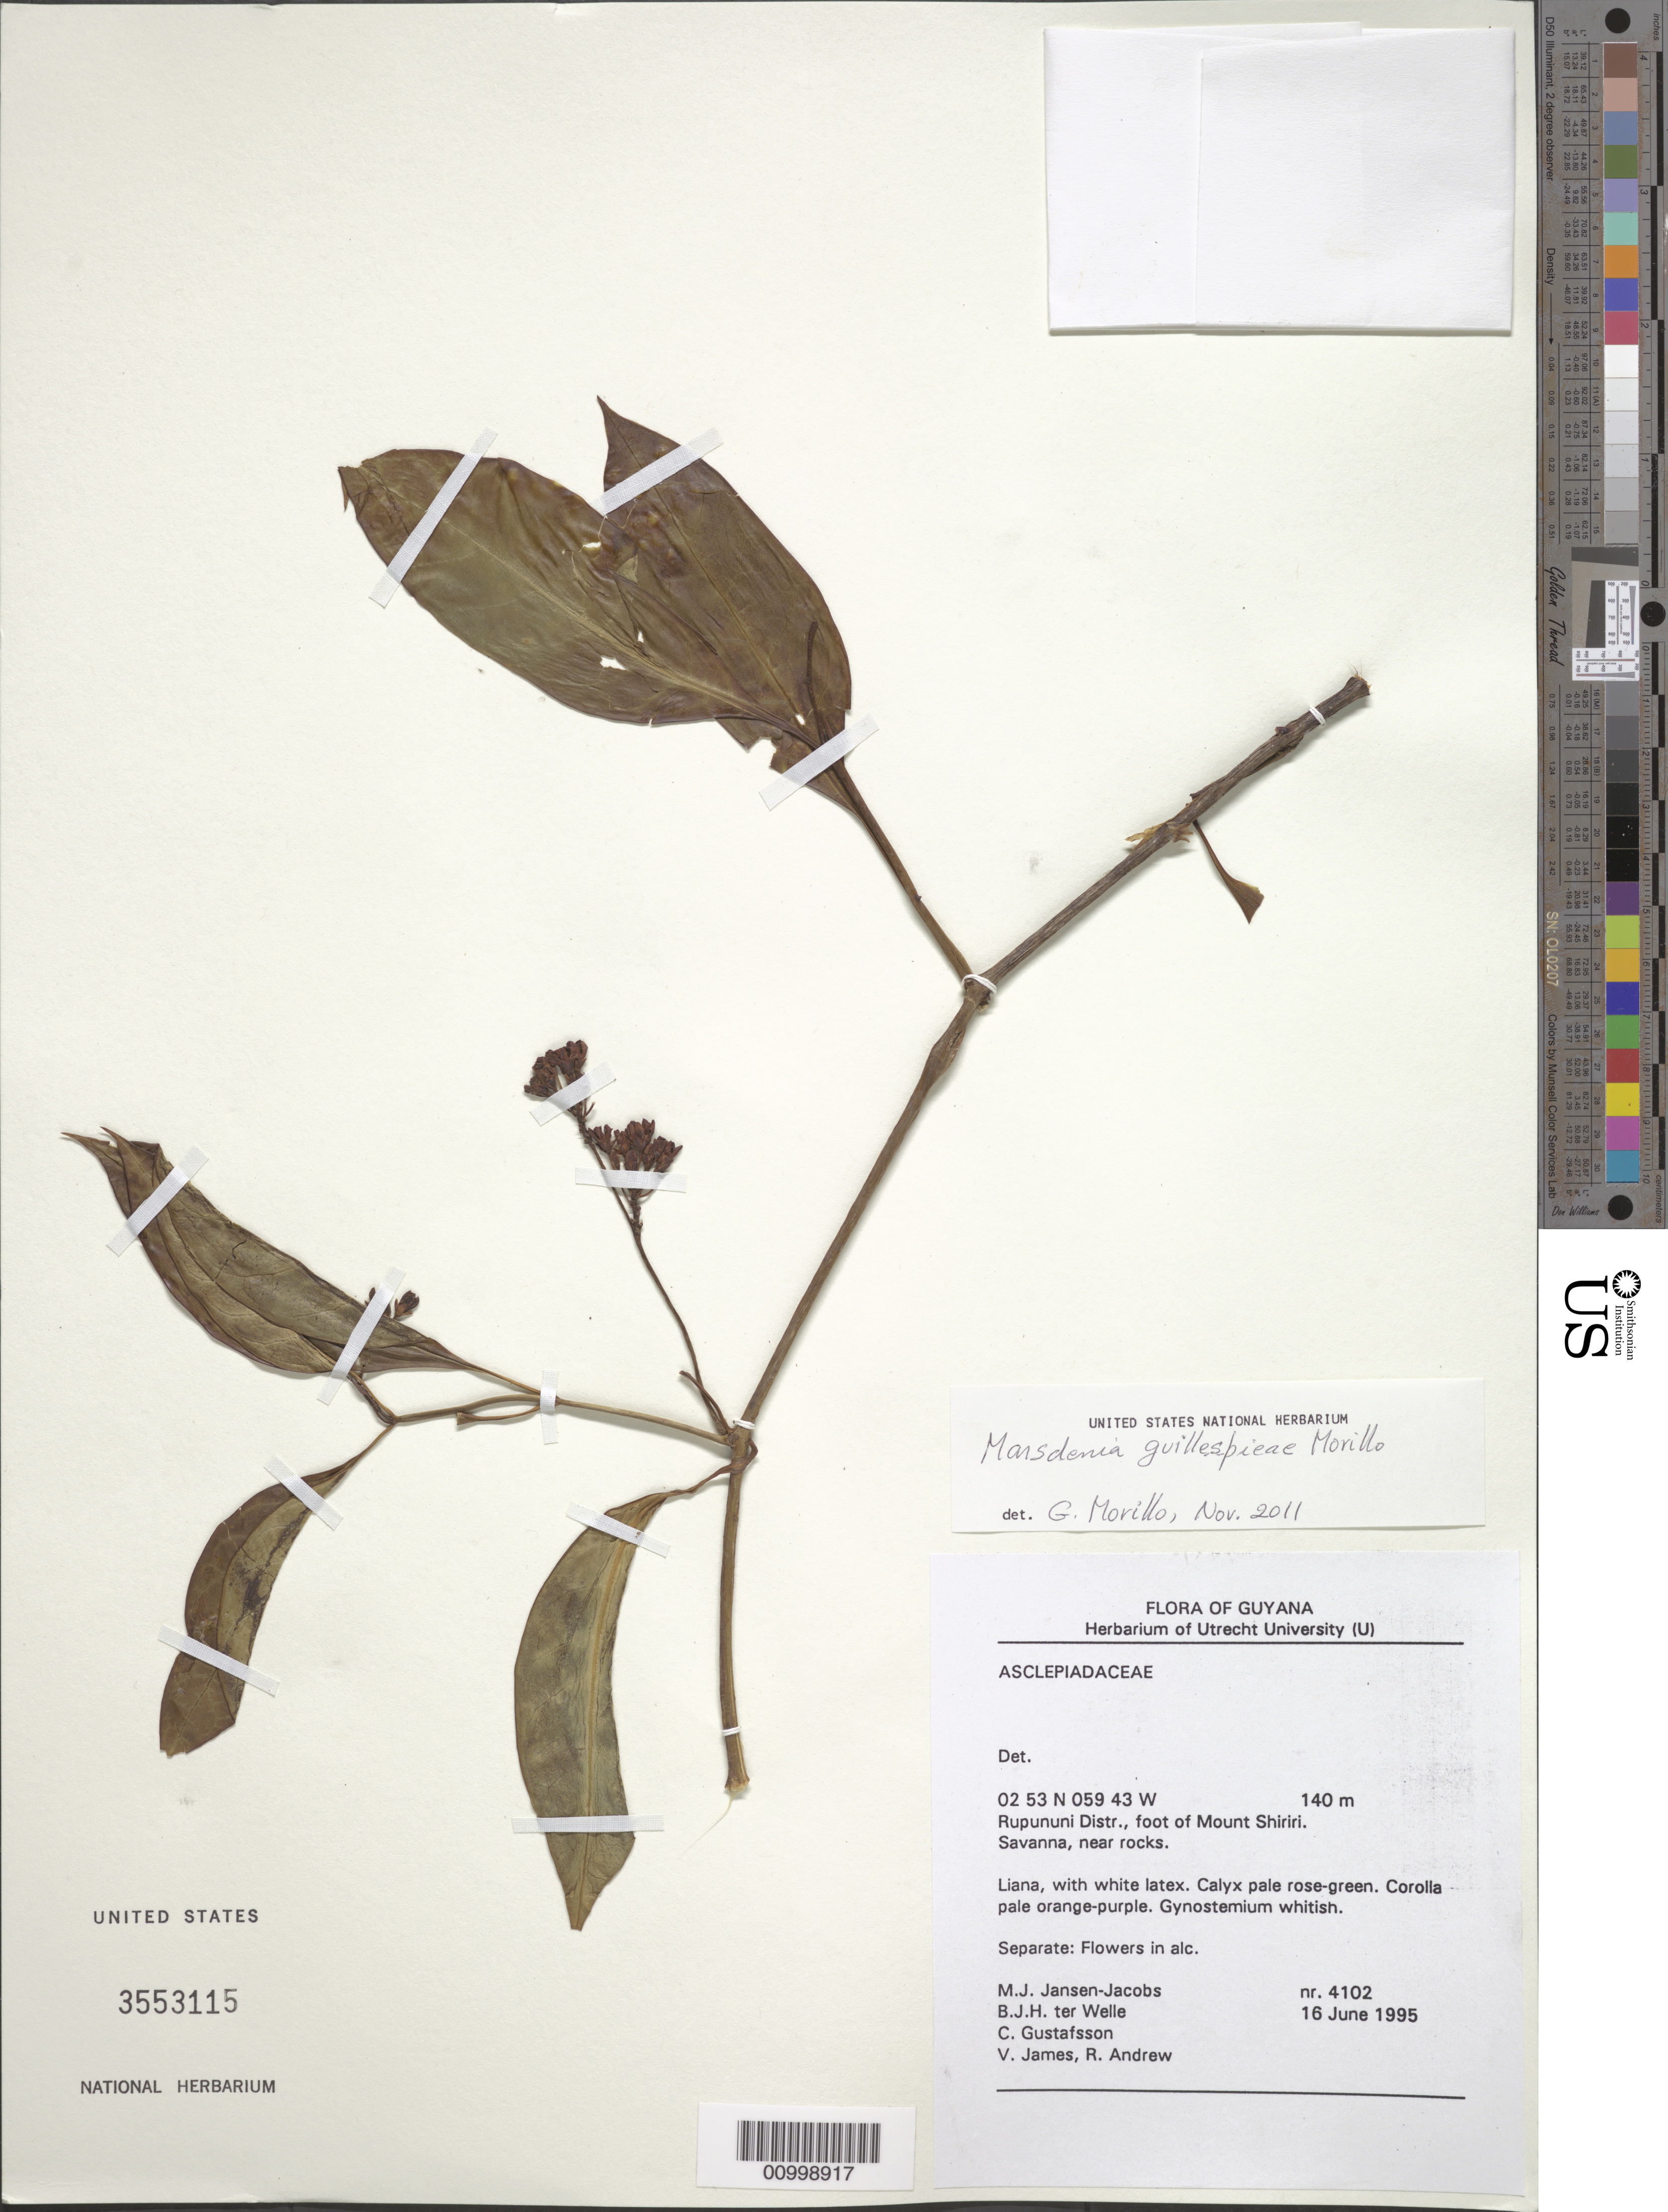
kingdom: Plantae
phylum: Tracheophyta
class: Magnoliopsida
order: Gentianales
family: Apocynaceae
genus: Marsdenia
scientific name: Marsdenia gillespieae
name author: Morillo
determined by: Morillo, G. N.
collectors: M. J. Jansen-Jacobs, B. Welle, C. G. Gustafsson, V. James & R. Andrew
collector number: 4102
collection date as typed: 16-Jun-95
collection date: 1995-06-16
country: Guyana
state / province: U. Takutu-U. Essequibo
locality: Mount Shiriri, at foot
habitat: Savanna, near rocks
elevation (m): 140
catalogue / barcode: US 3553115